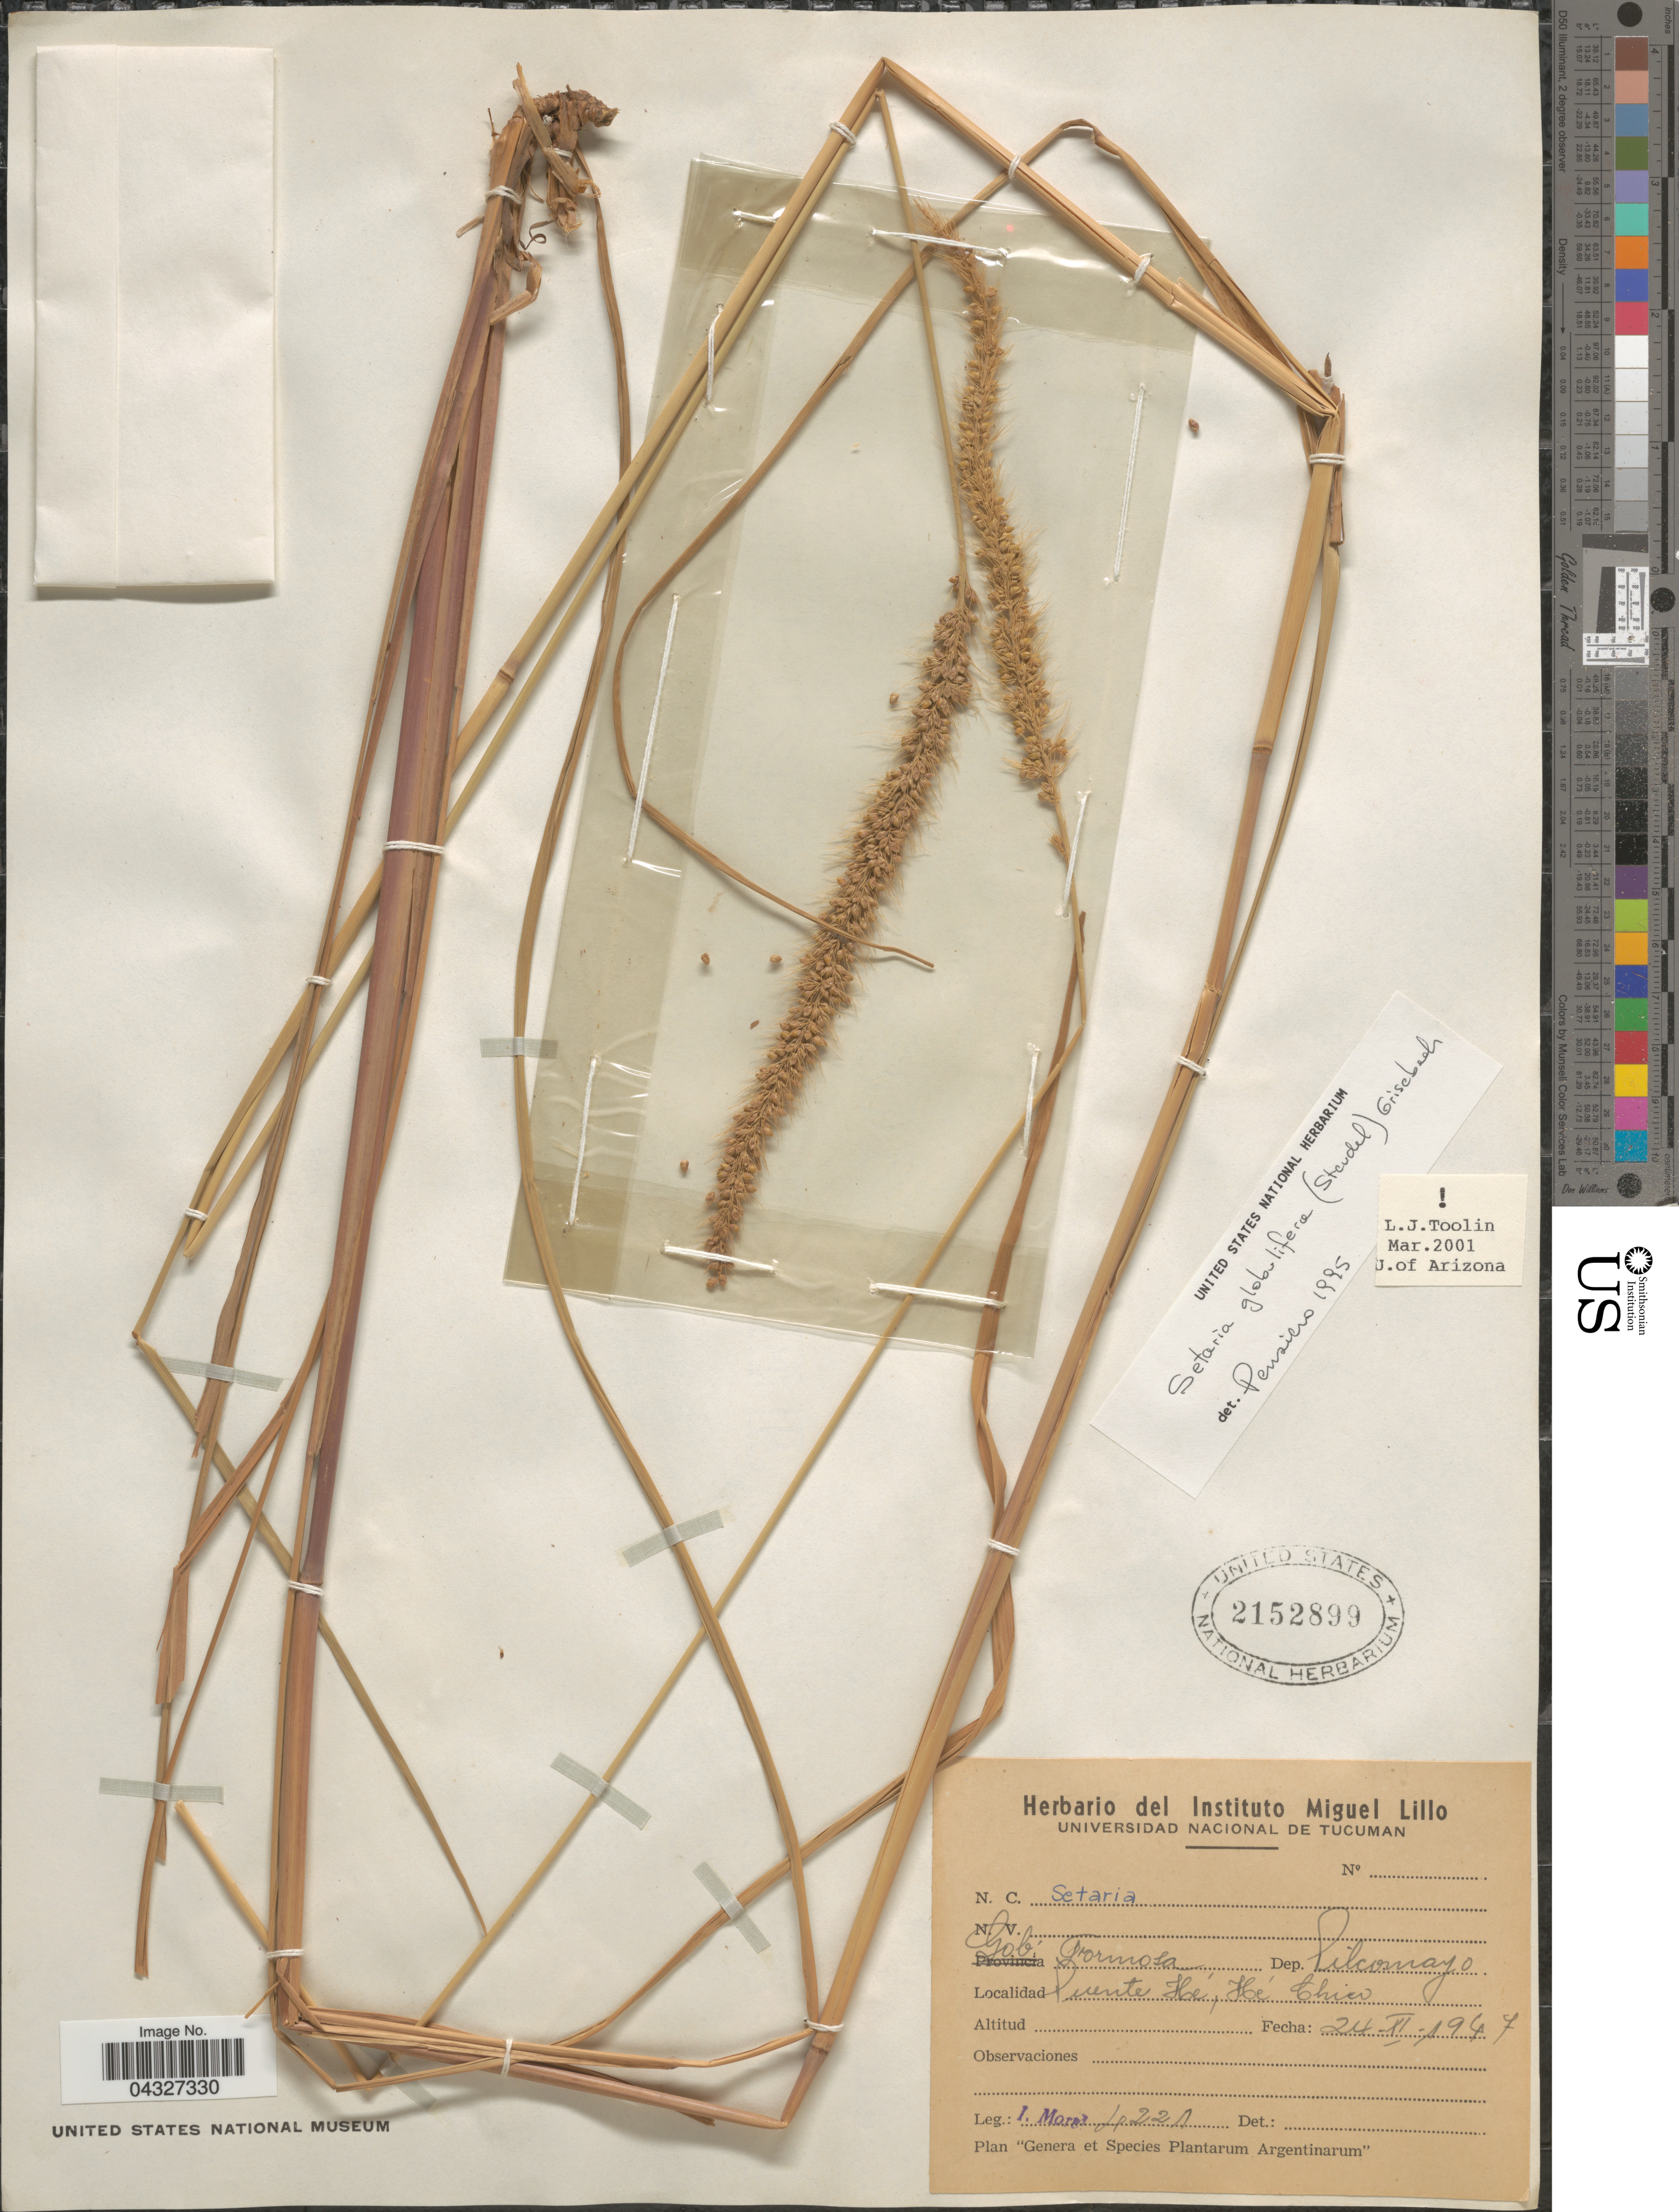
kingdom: Plantae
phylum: Tracheophyta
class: Liliopsida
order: Poales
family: Poaceae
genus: Setaria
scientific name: Setaria globulifera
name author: Griseb.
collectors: I. Morel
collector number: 422n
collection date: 1947-11-24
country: Argentina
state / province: Formosa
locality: Gob. Formosa. Dep. Pilcomayo. Puente Ilé, Ilé Chico.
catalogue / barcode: US 2152899